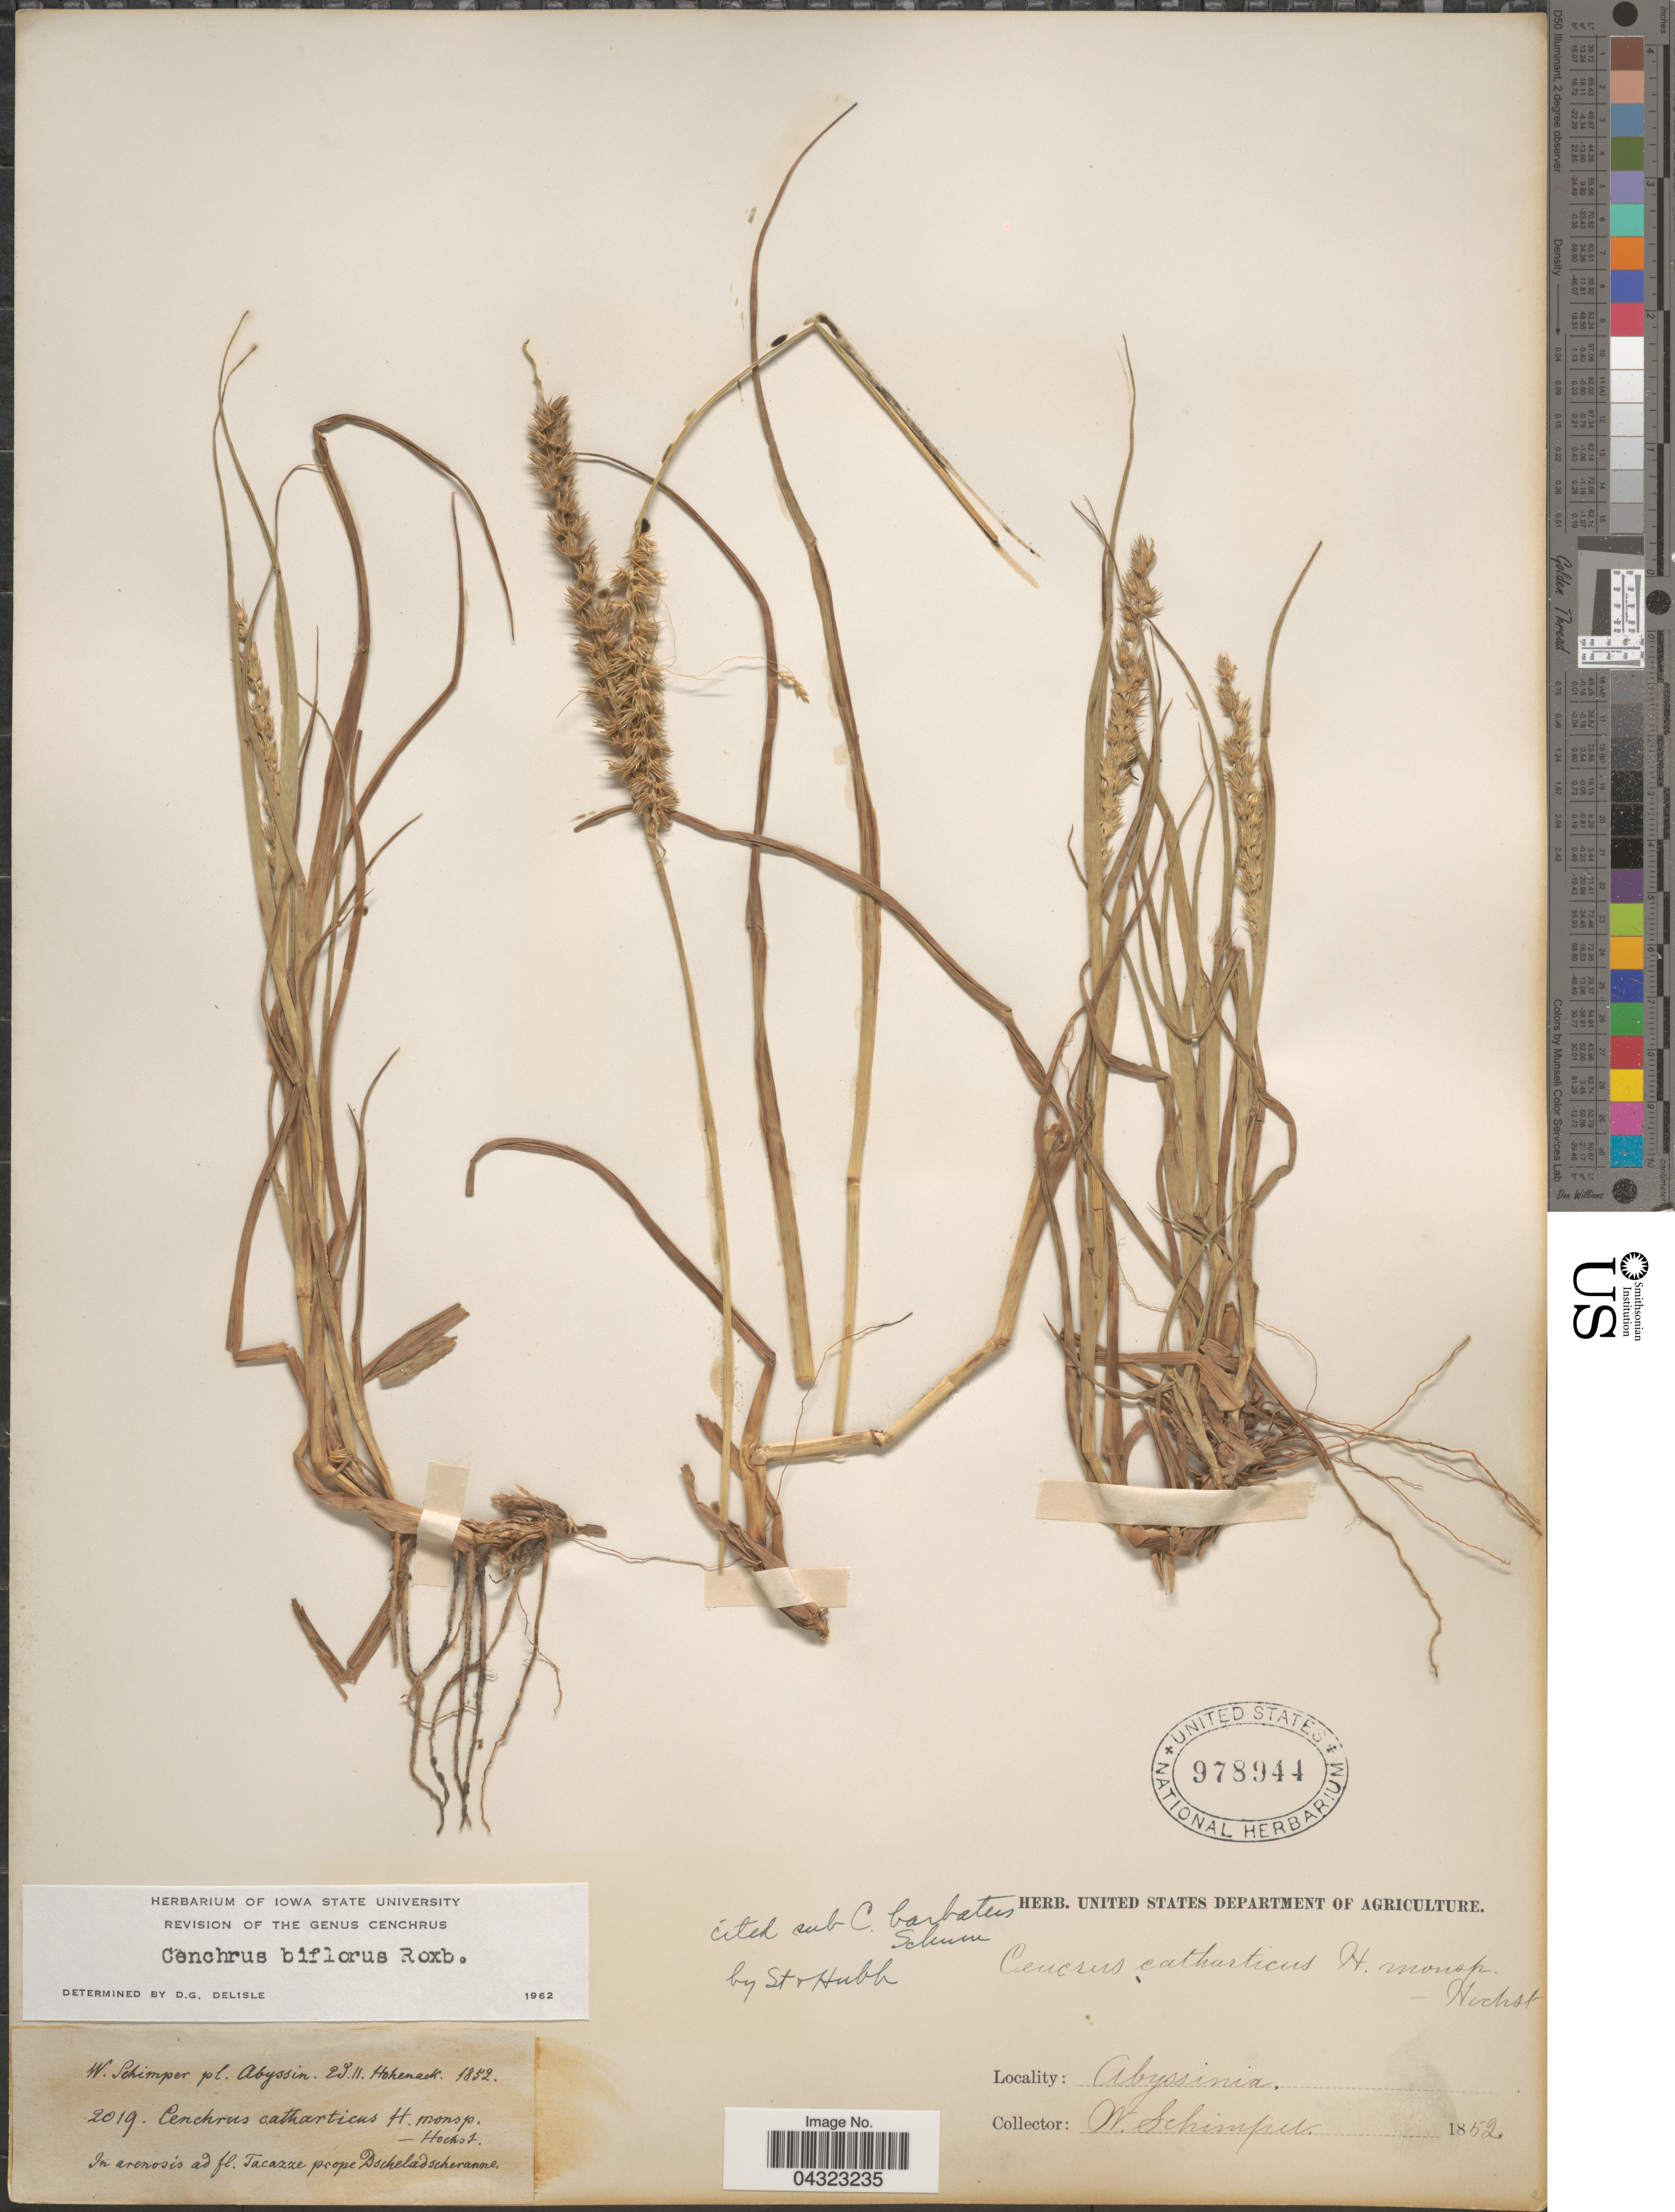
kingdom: Plantae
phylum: Tracheophyta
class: Liliopsida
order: Poales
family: Poaceae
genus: Cenchrus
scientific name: Cenchrus biflorus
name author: Roxb.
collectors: W. Schimper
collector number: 2019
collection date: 1852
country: Ethiopia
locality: Abyssinia. In arenosis ad fl. Tacazze prope Dscheladscheranne.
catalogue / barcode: US 978944